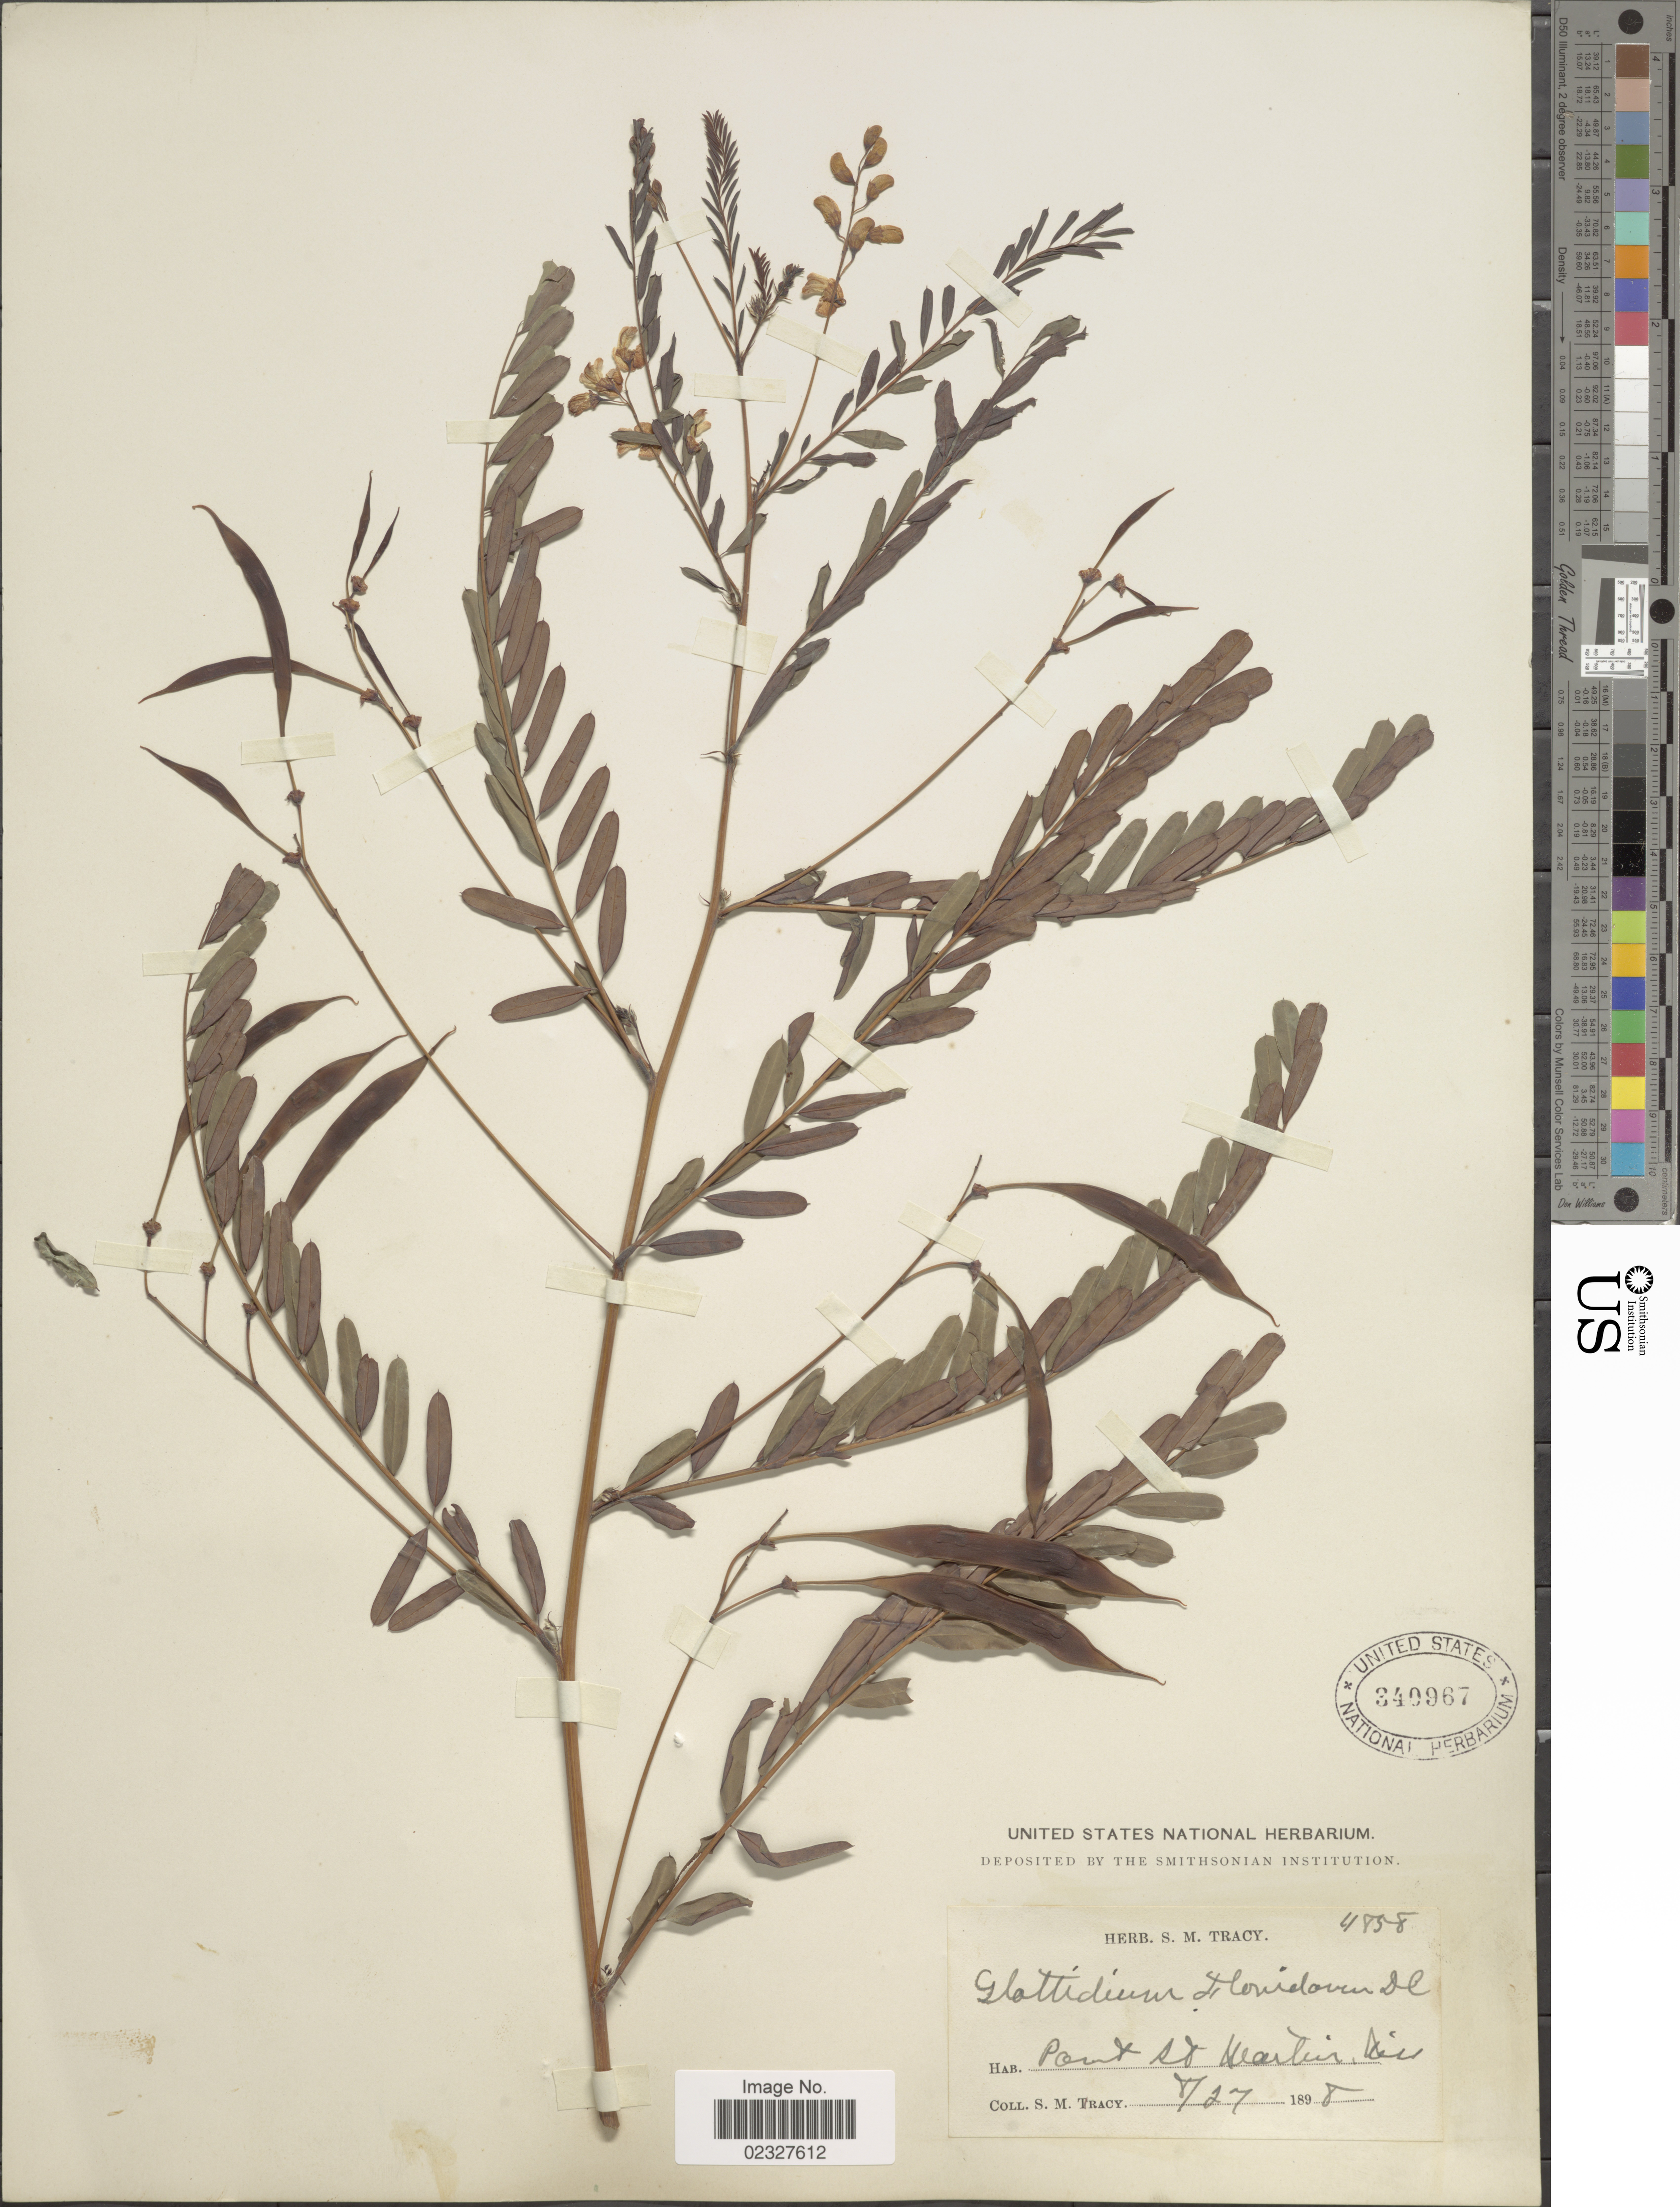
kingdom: Plantae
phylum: Tracheophyta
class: Magnoliopsida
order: Fabales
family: Fabaceae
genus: Sesbania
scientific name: Sesbania vesicaria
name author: (Jacq.) Elliott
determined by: Strong, Mark T., (BOT), Smithsonian Institution - National Museum of Natural History (UNITED STATES)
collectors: S. M. Tracy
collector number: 4858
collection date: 1898-08-27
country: United States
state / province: Mississippi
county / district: Jackson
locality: Point St. Martin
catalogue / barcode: US 340967